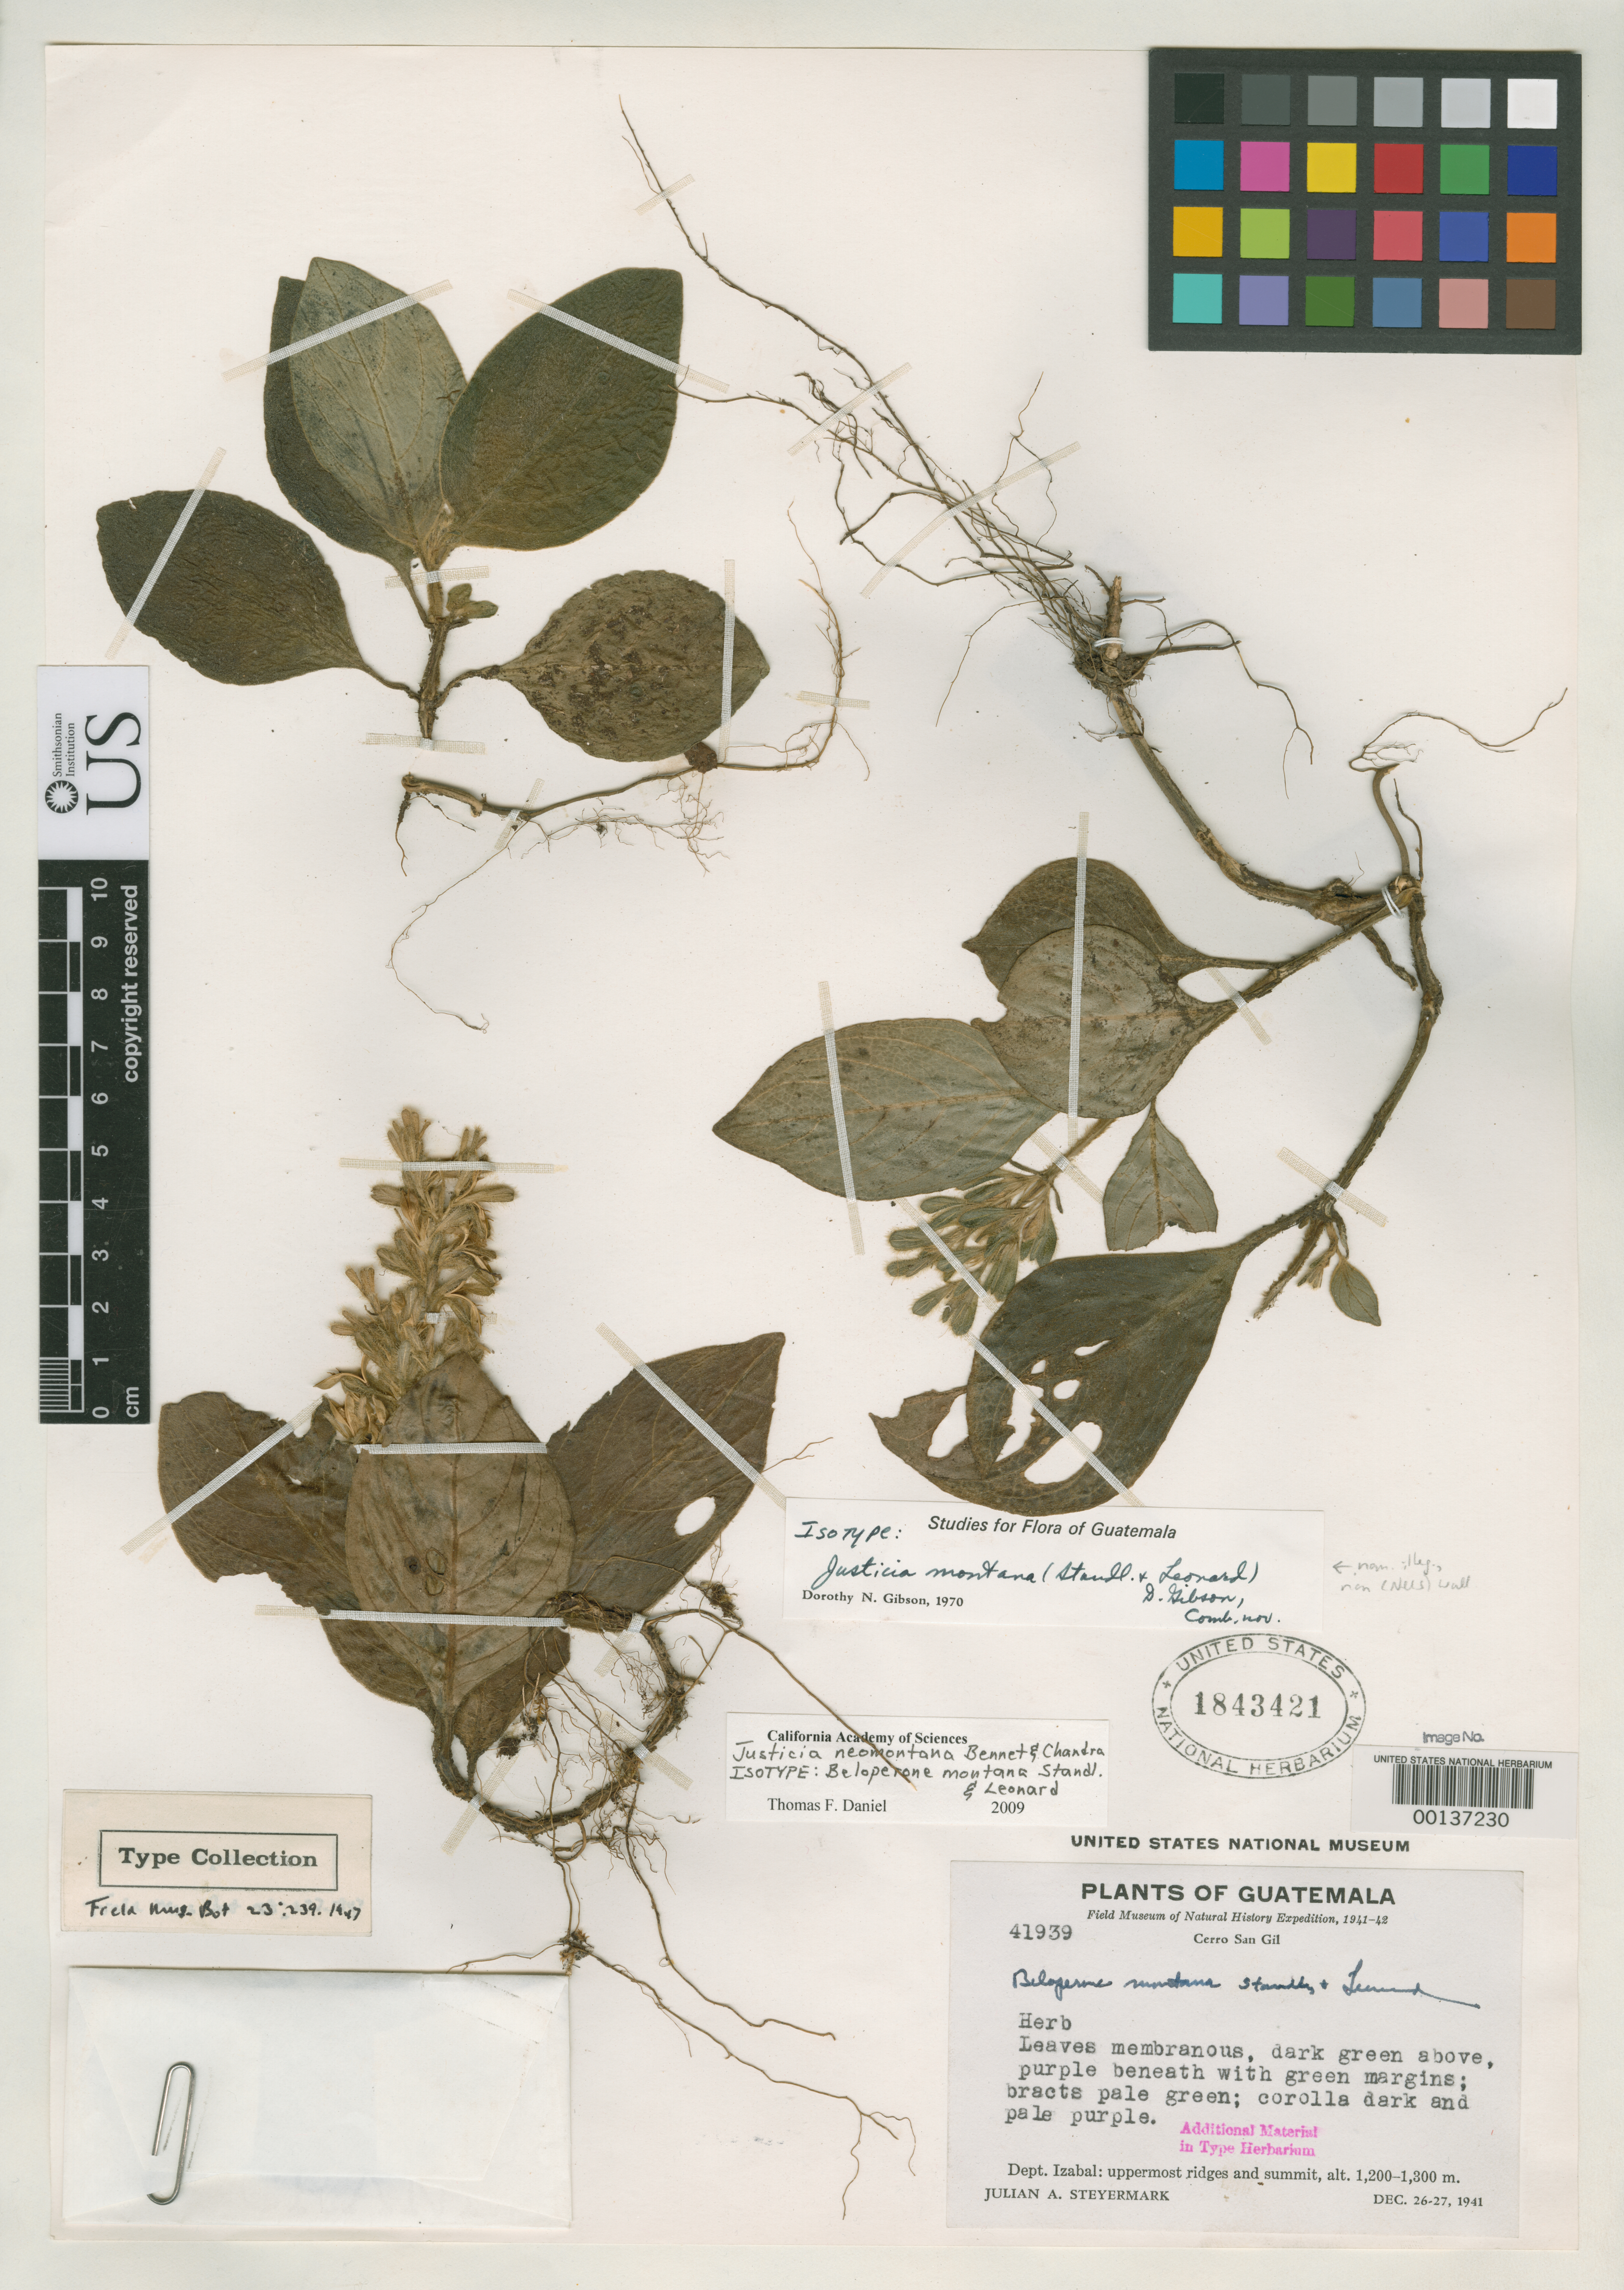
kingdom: Plantae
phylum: Tracheophyta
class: Magnoliopsida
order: Lamiales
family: Acanthaceae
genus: Beloperone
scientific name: Beloperone montana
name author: Standl. & Leonard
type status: Isotype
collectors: J. Steyermark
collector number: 41939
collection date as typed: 26 Dec 1941 to 27 Dec 1941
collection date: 1941-12-26/1941-12-27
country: Guatemala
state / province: Izabal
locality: Summit of Cerro San Gil.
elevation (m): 1200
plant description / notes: Specimen is stamped "Additional Material in Type Herbarium" but no duplicates have been found at US.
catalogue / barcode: US 1843421